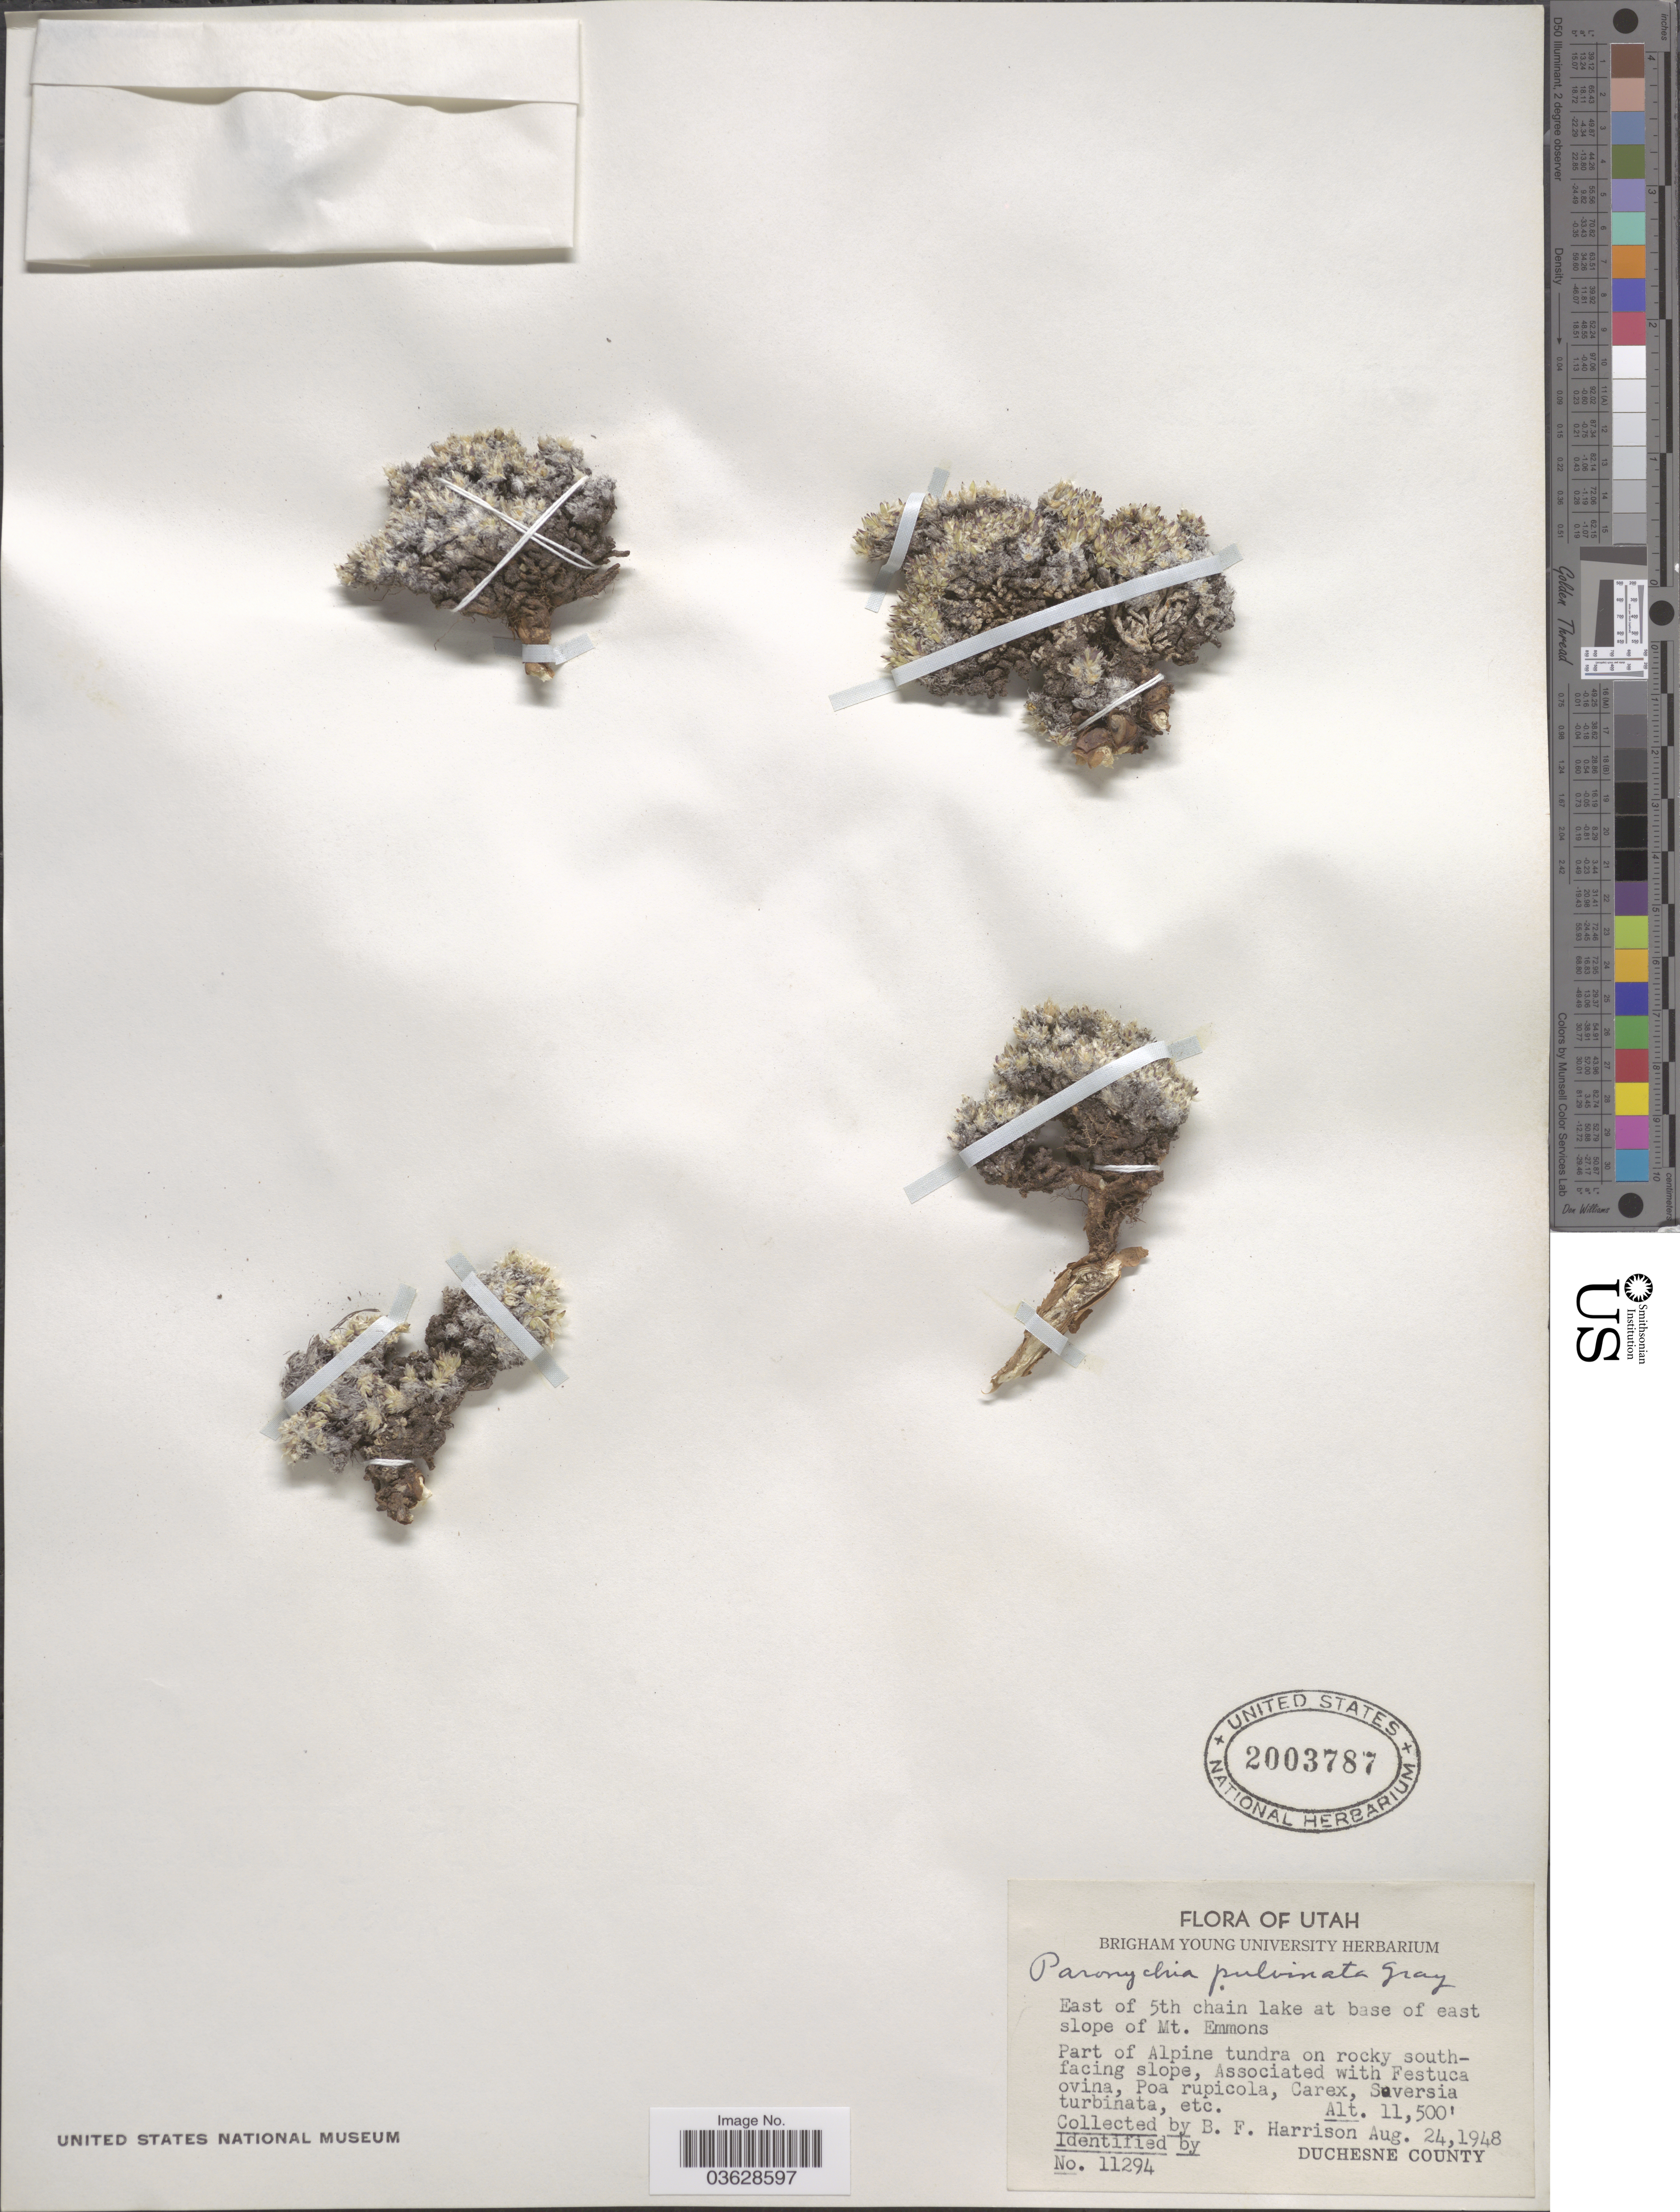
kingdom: Plantae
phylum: Tracheophyta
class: Magnoliopsida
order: Caryophyllales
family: Caryophyllaceae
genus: Paronychia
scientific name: Paronychia pulvinata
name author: A. Gray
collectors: B. F. Harrison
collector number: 11294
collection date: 1948-08-24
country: United States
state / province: Utah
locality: East of 5th chain lake at base of east slope of Mt. Emmons. Duchesne County.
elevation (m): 3505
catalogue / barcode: US 2003787